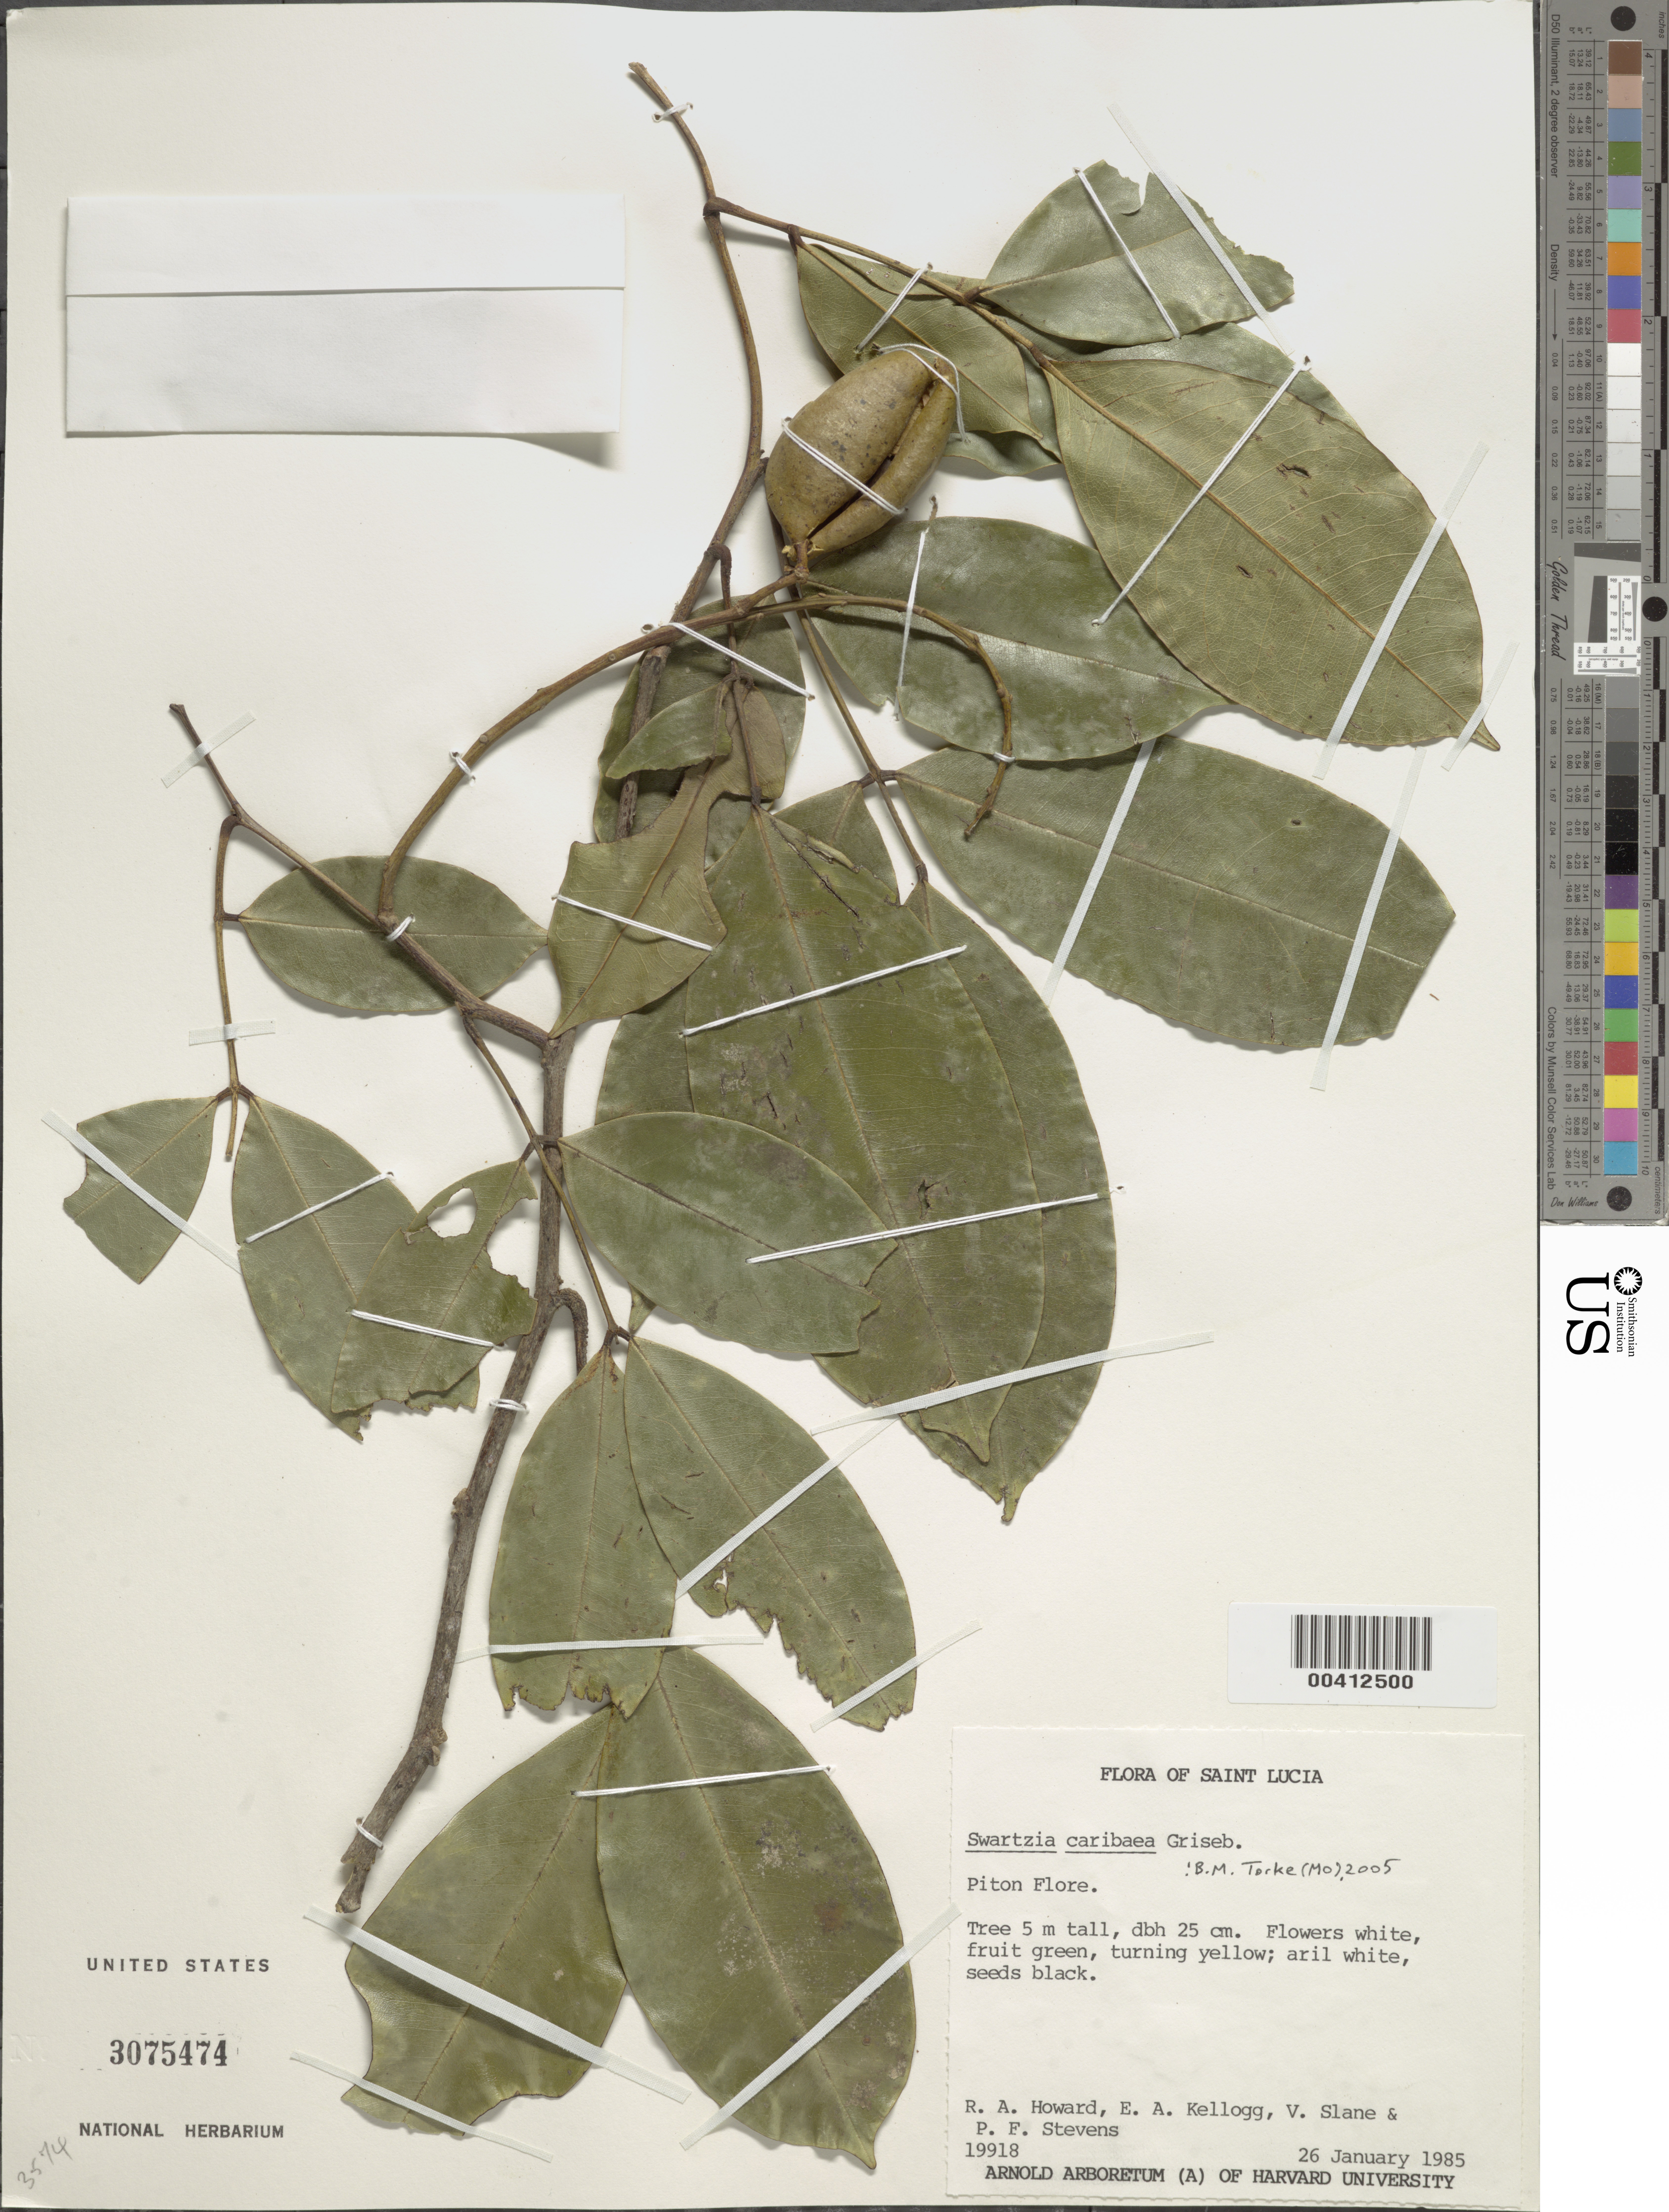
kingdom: Plantae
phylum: Tracheophyta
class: Magnoliopsida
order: Fabales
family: Fabaceae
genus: Swartzia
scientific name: Swartzia caribaea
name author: Griseb.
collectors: R. A. Howard, E. A. Kellogg, V. Slane & P. F. Stevens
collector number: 19918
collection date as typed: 26 Jan 1985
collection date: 1985-01-26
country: St. Lucia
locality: Piton flore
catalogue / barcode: US 3075474